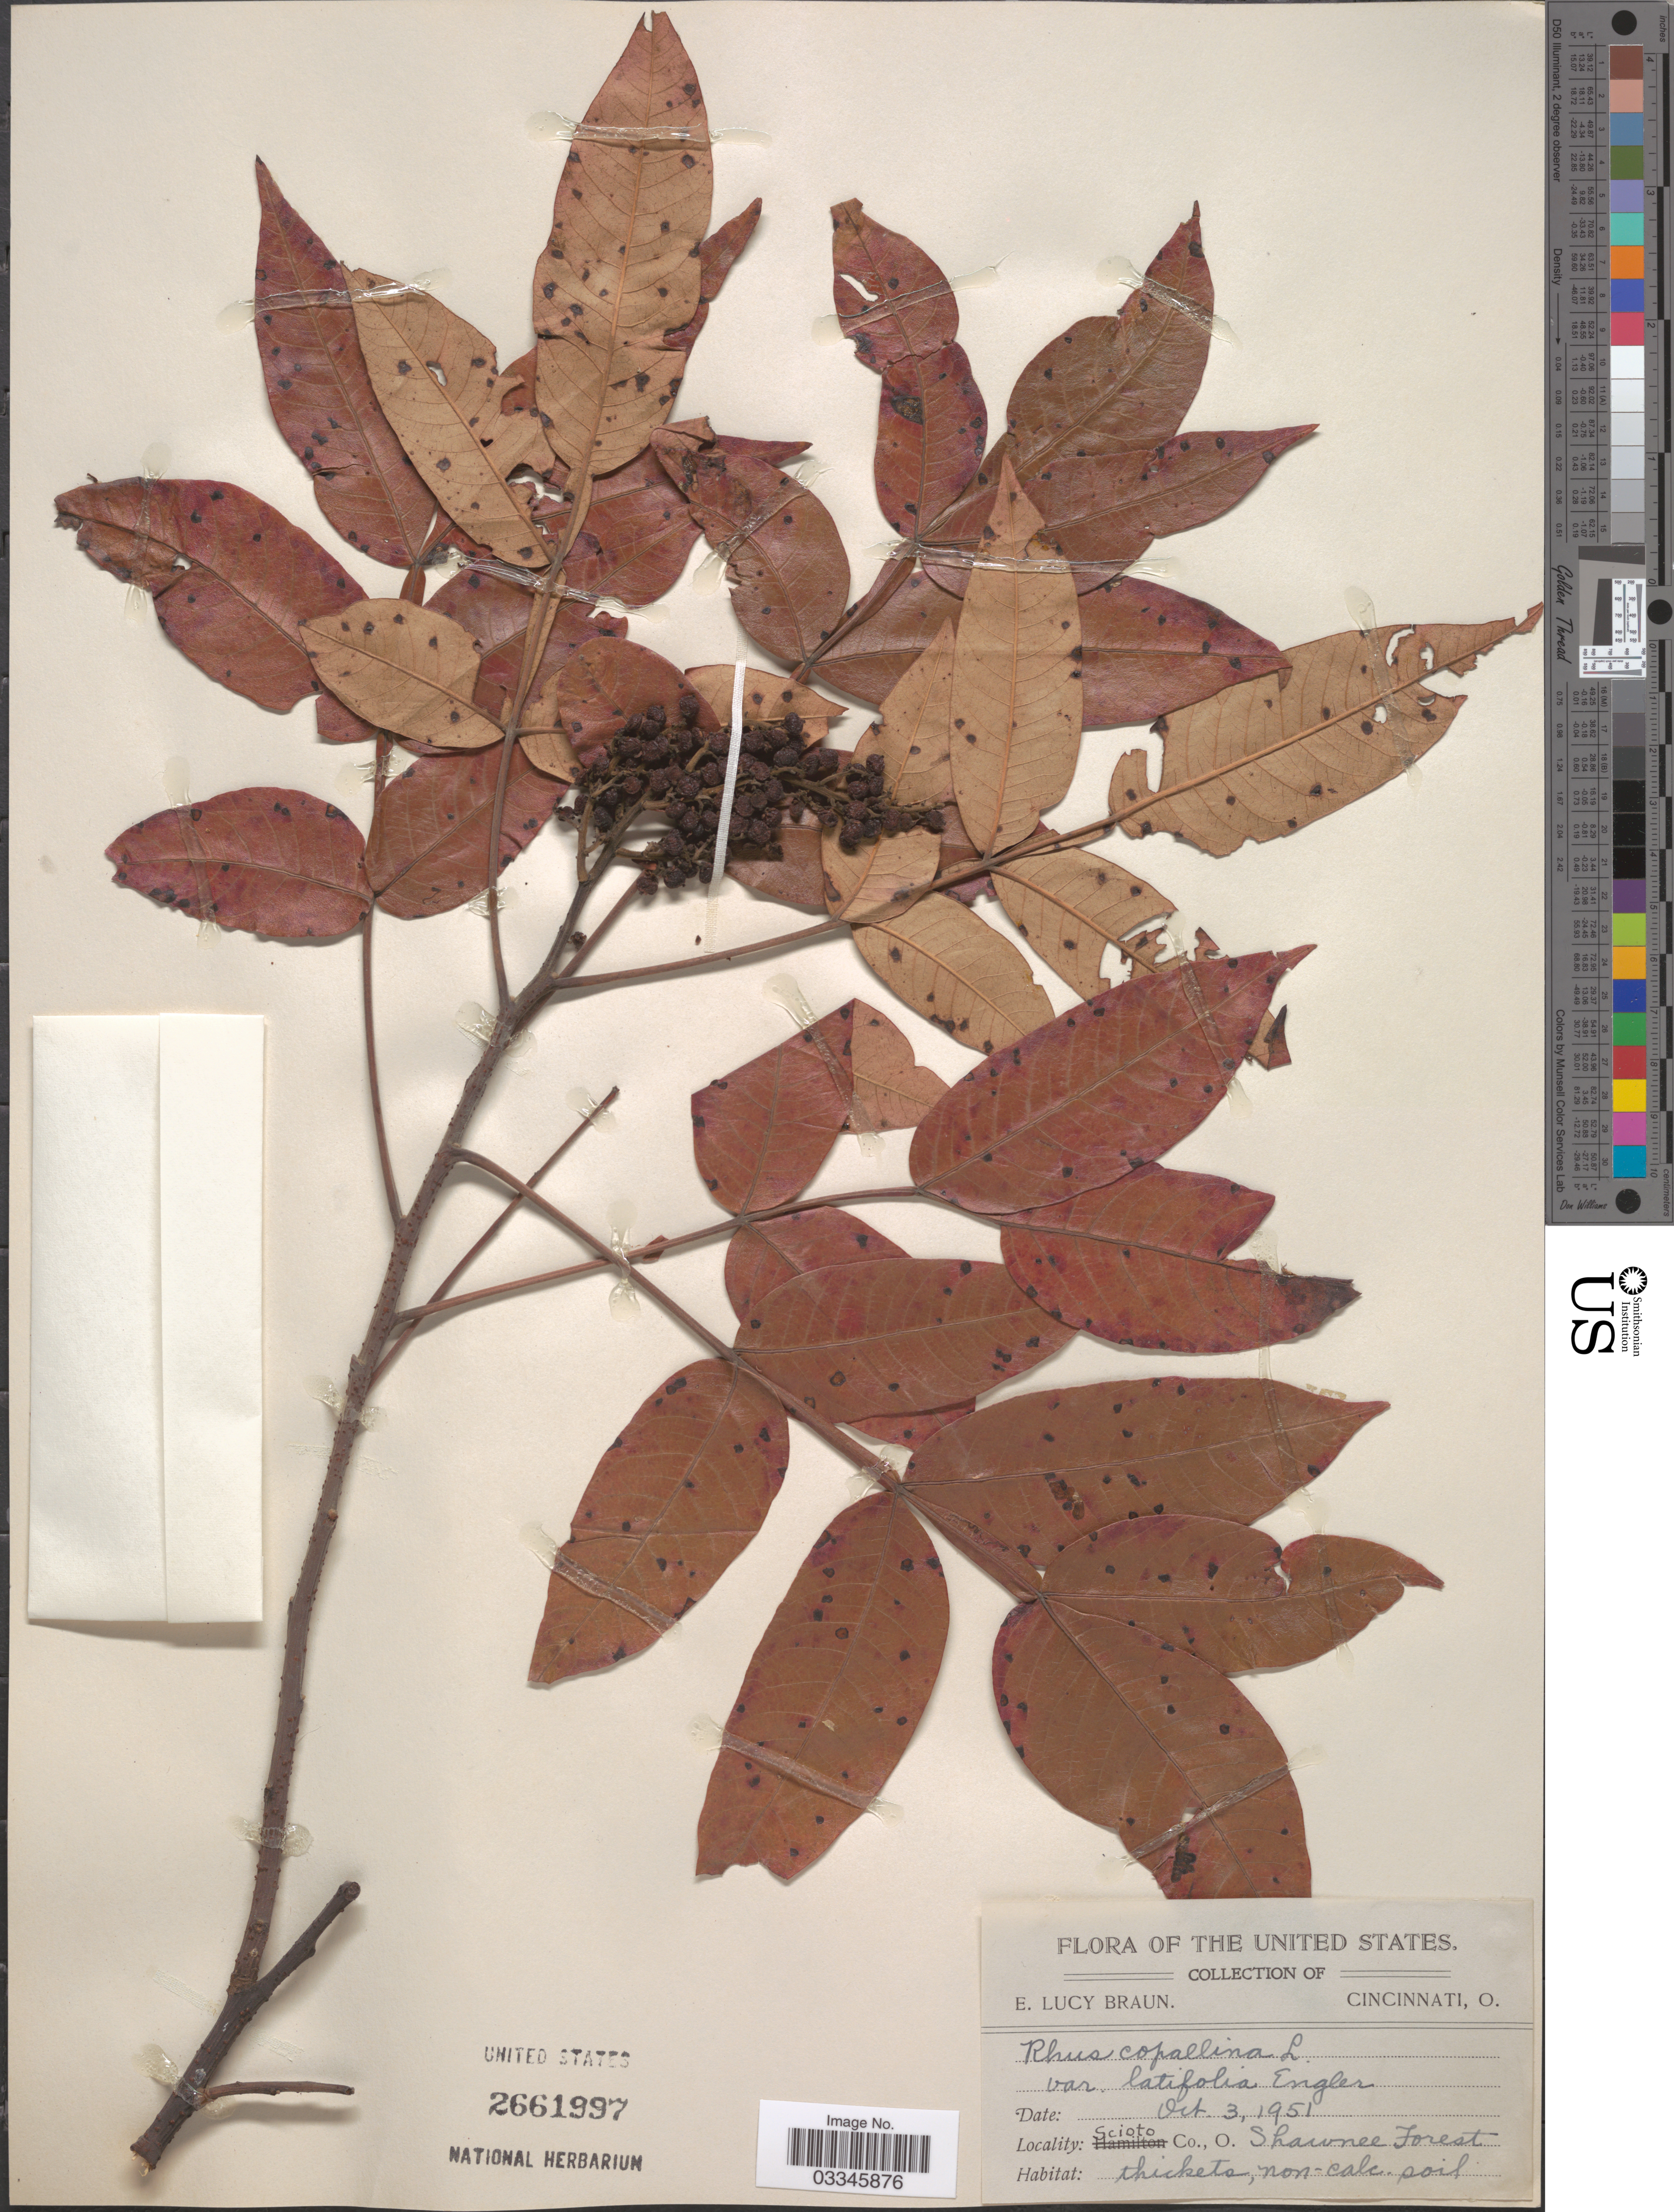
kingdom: Plantae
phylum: Tracheophyta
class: Magnoliopsida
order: Sapindales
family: Anacardiaceae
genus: Rhus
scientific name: Rhus copallinum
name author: L.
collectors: E. L. Braun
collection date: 1951-10-03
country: United States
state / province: Ohio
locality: Scioto Co. Shawnee Forest.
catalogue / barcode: US 2661997